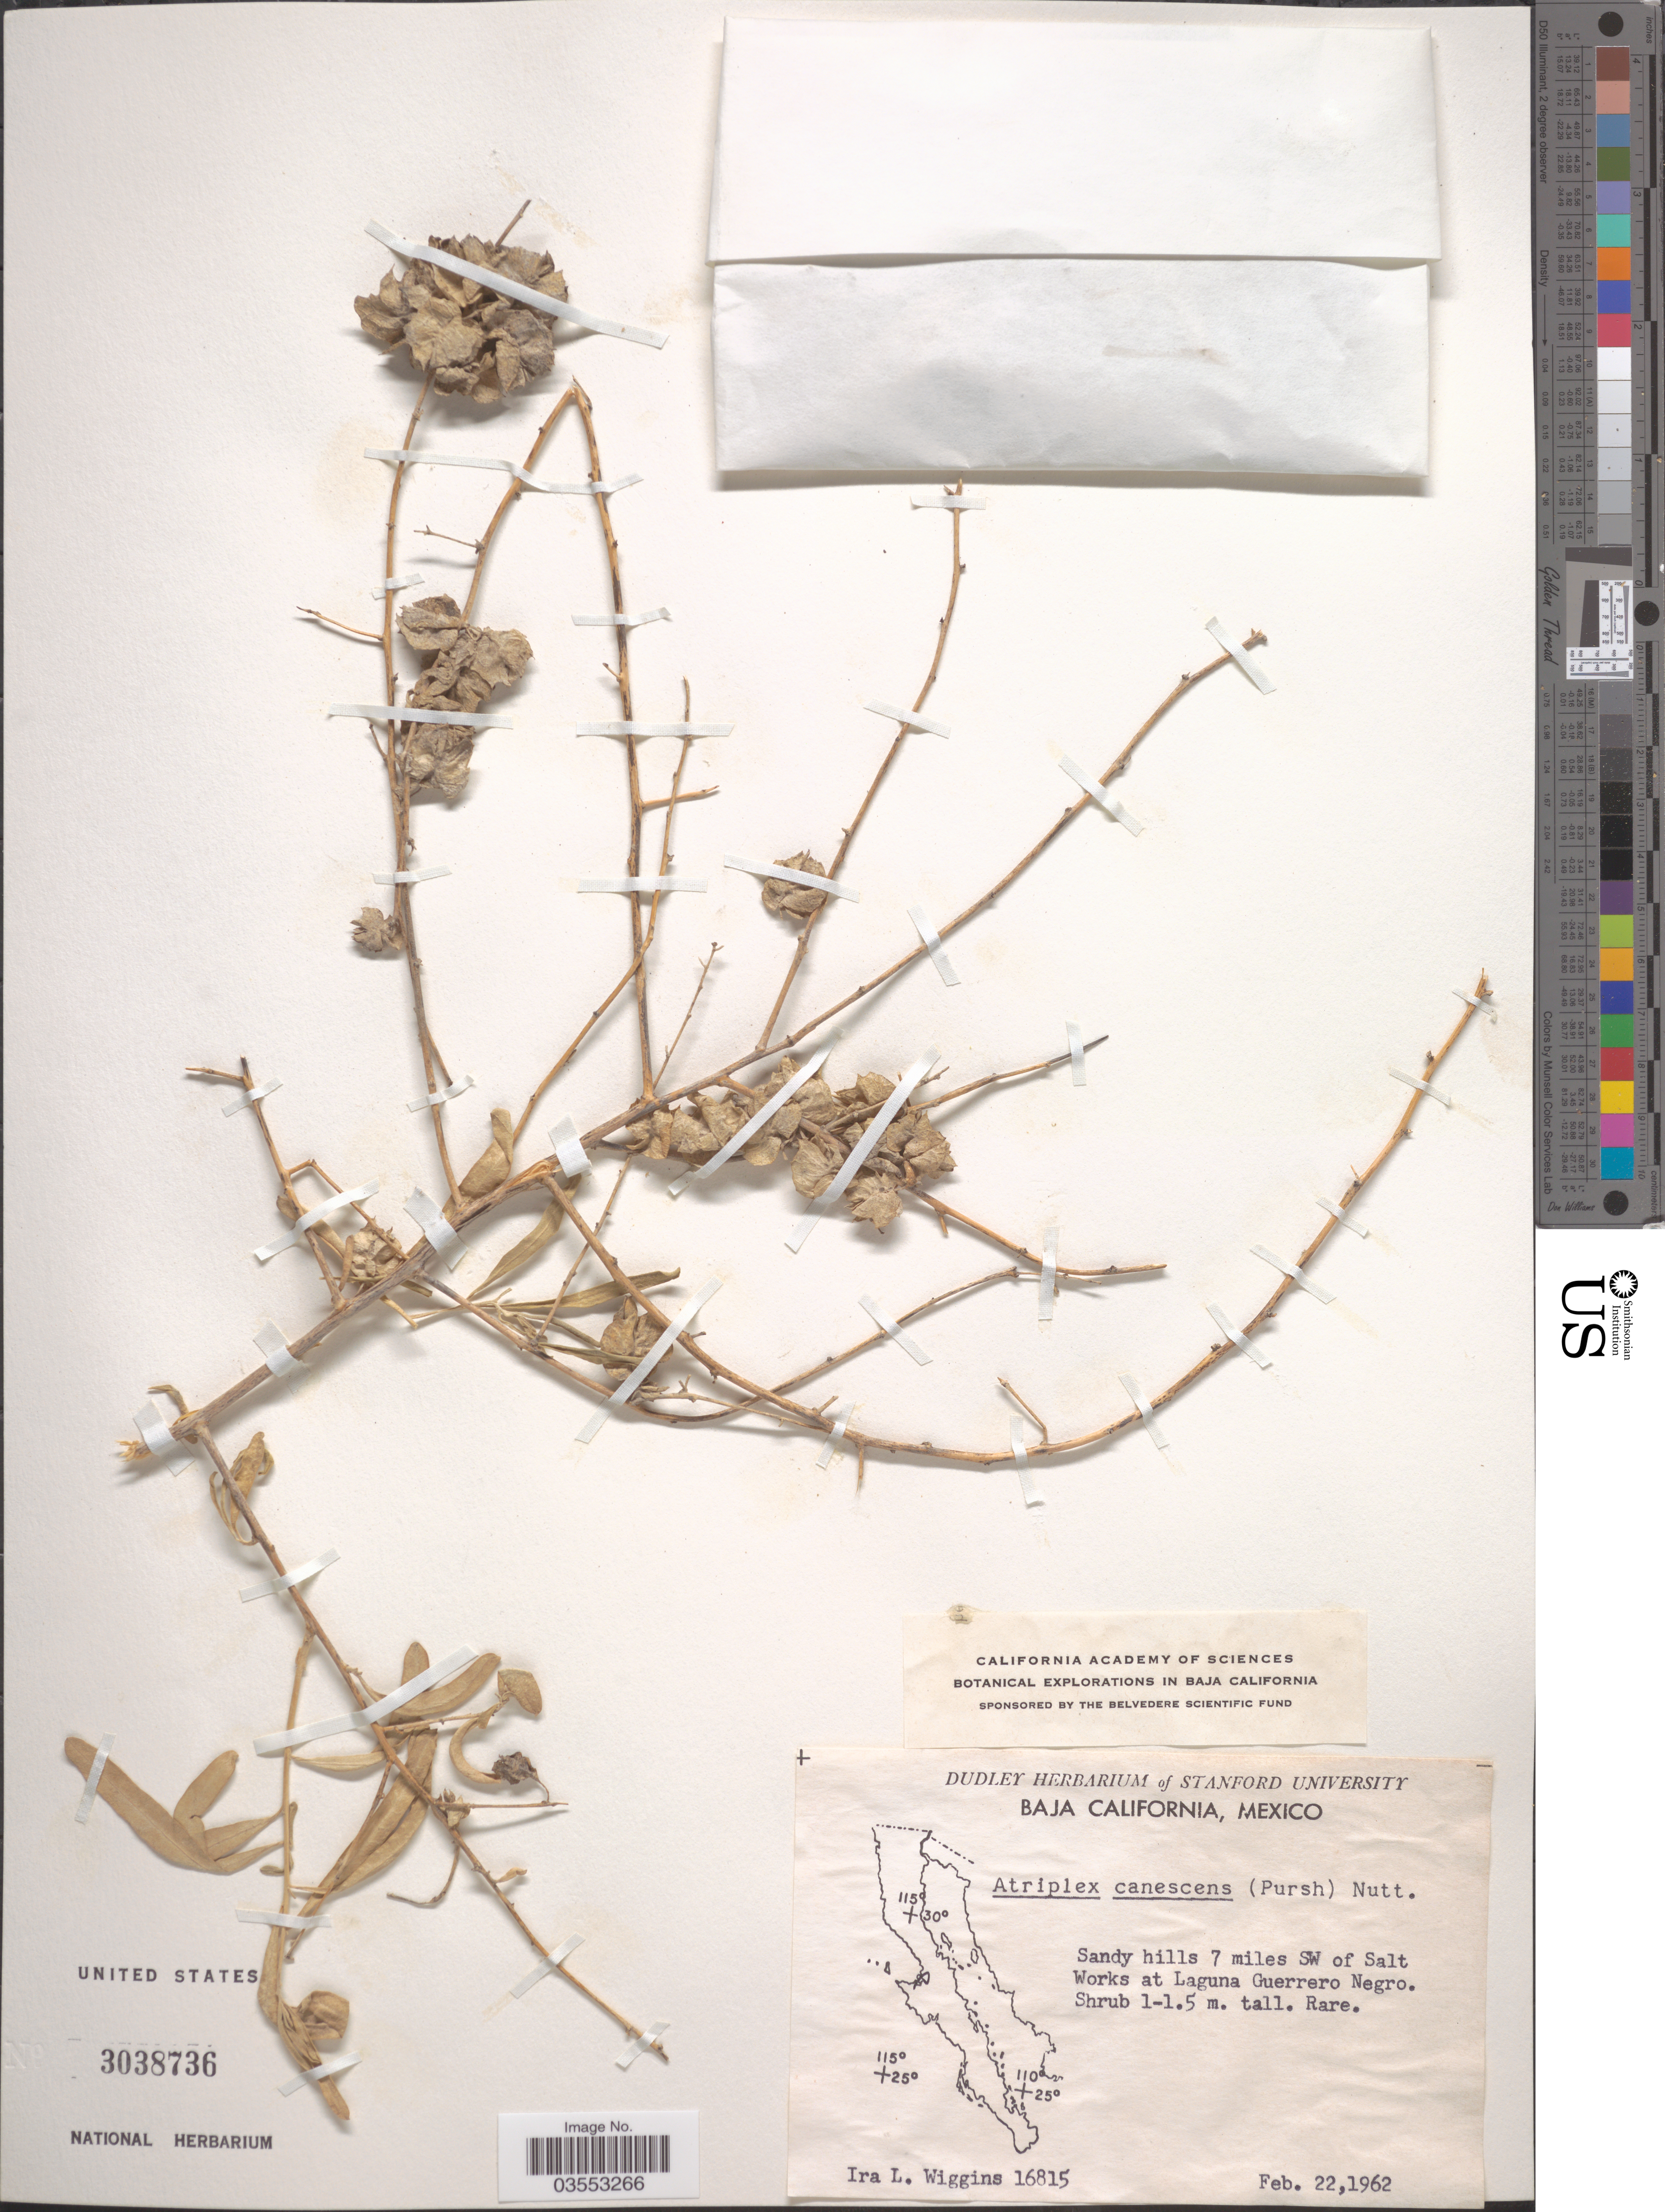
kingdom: Plantae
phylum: Tracheophyta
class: Magnoliopsida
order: Caryophyllales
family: Amaranthaceae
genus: Atriplex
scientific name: Atriplex canescens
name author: (Pursh) Nutt.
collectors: I. L. Wiggins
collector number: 16815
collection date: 1962-02-22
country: Mexico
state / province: Baja California Norte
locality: Sandy hills 7 miles SW of Salt Works at Laguna Guerrero Negro.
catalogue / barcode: US 3038736